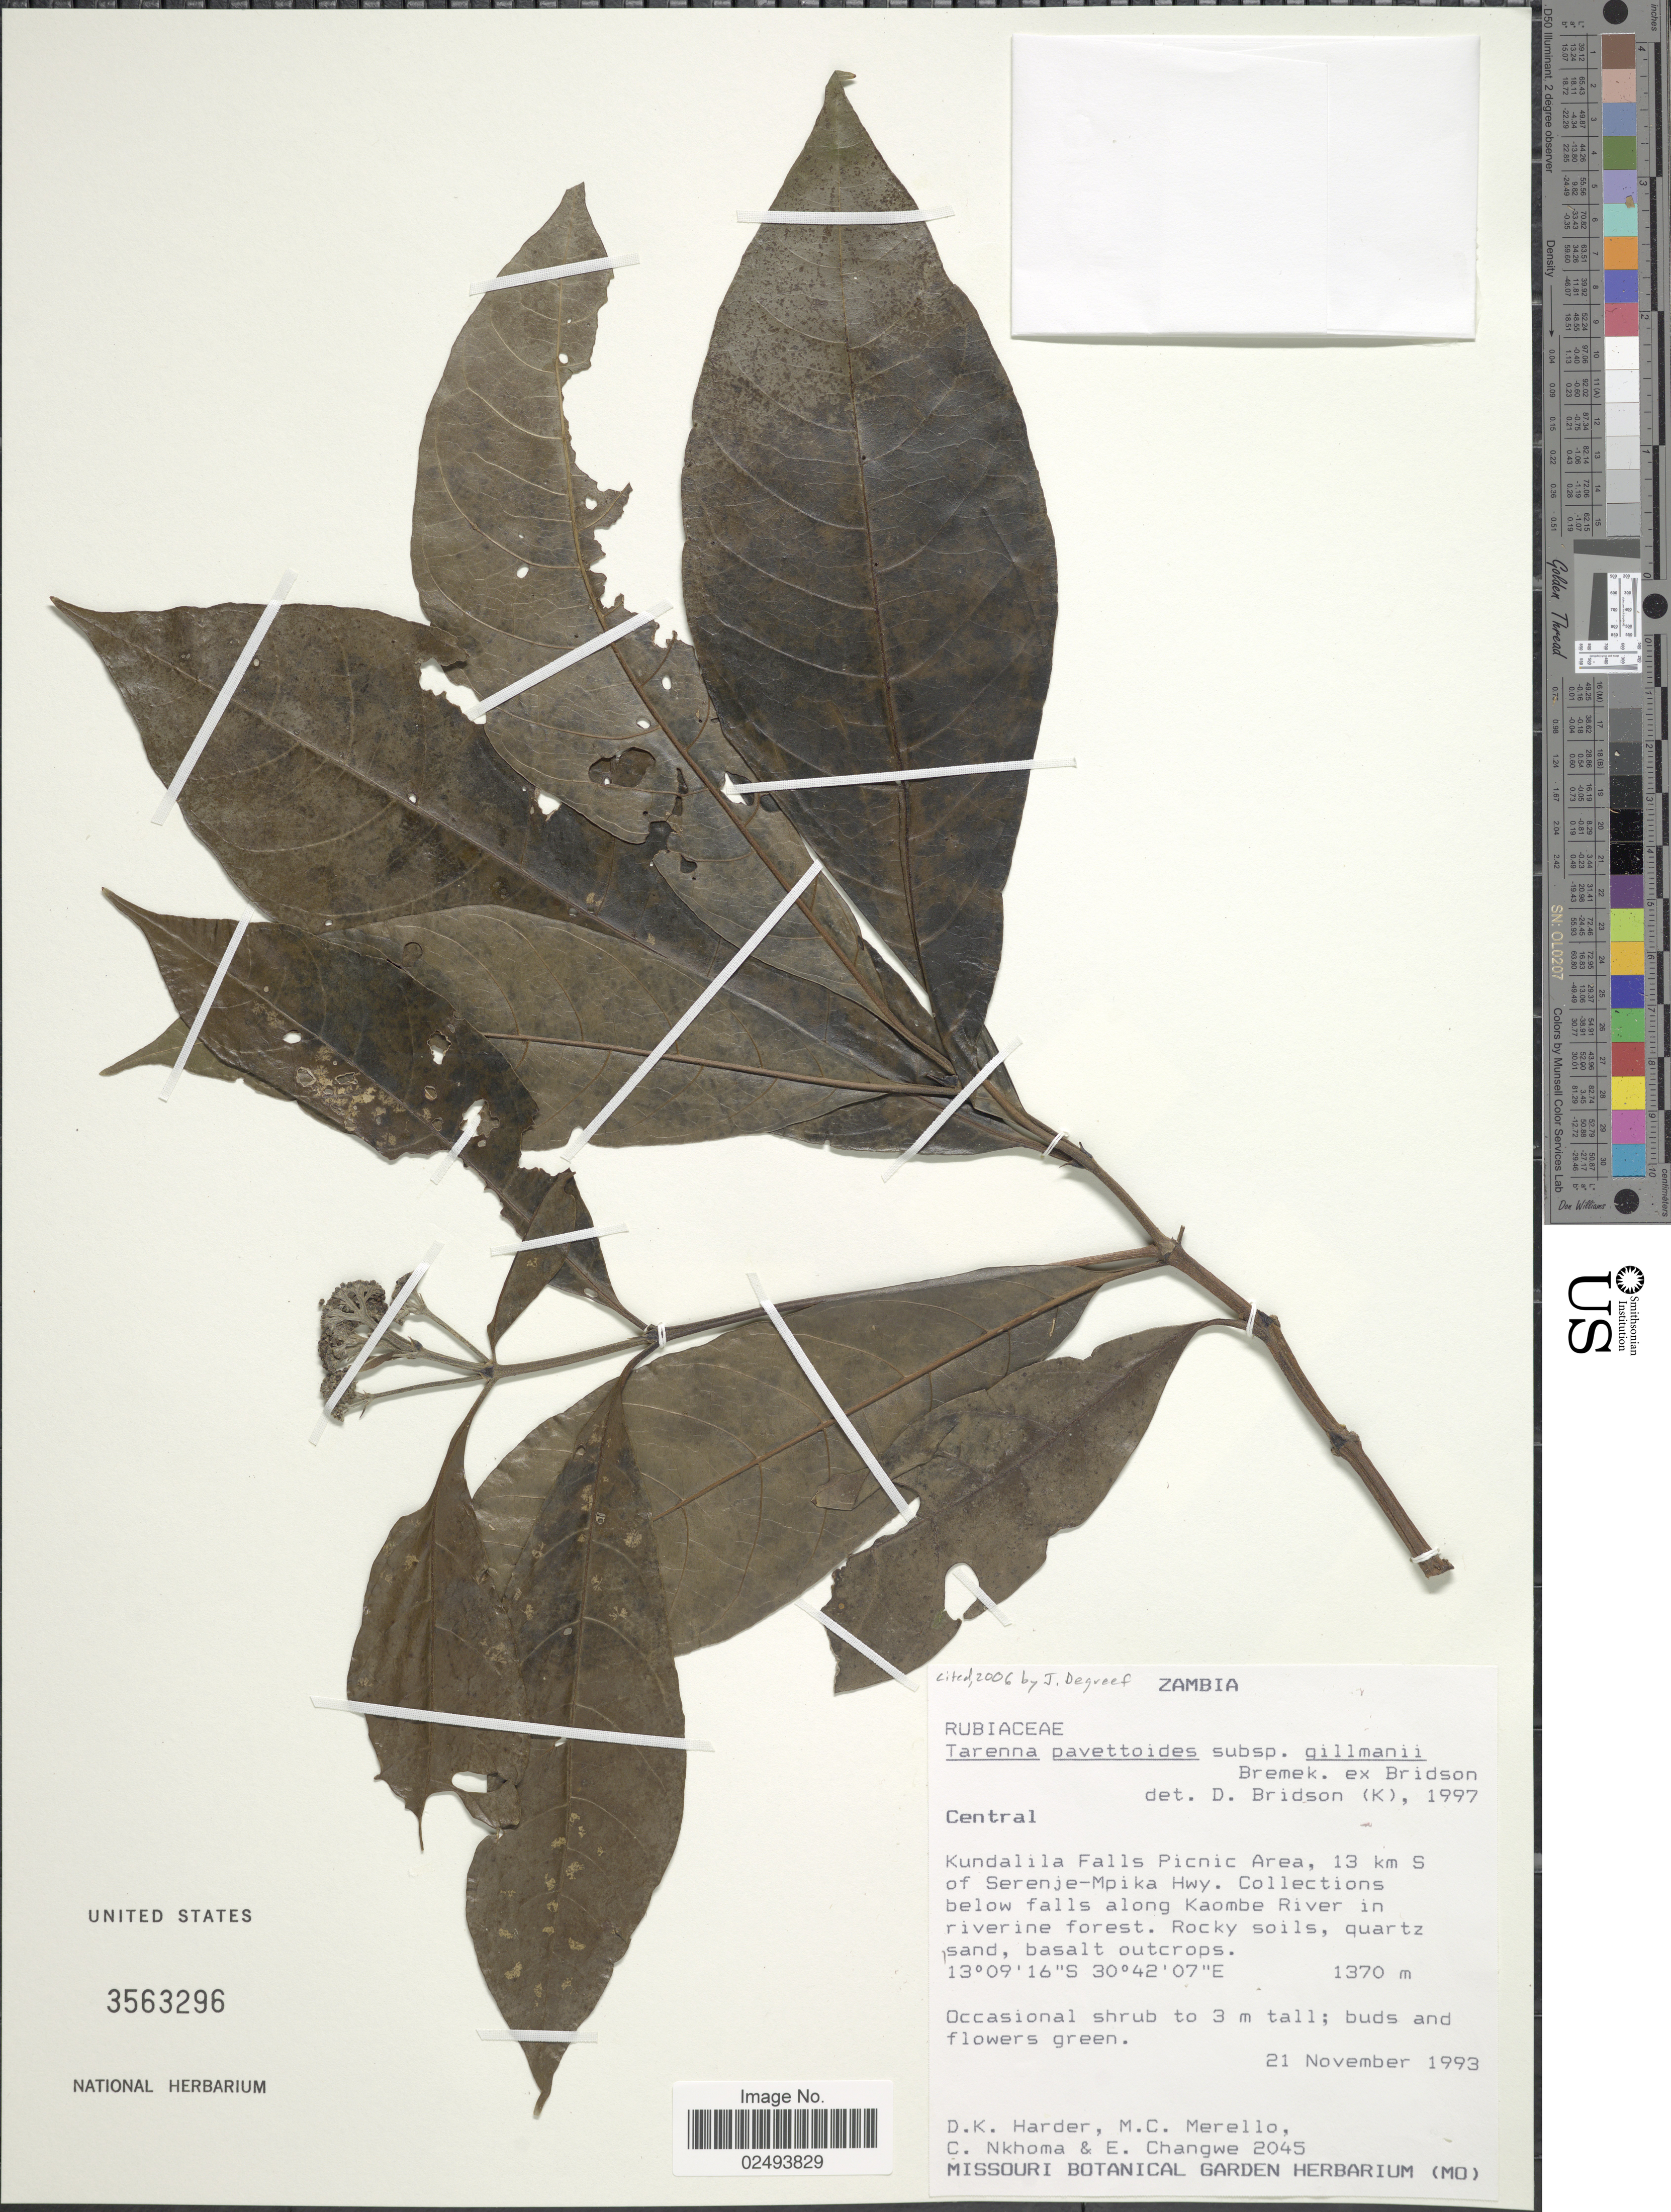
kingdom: Plantae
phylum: Tracheophyta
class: Magnoliopsida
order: Gentianales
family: Rubiaceae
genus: Tarenna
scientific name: Tarenna pavettoides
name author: (Harv.) Sims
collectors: D. Harder, M. Merello, C. Nkhoma & E. Changwe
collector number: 2045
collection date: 1993-11-21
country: Zambia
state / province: Central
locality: Kundalila Falls Picnic Area, 13 km S of Serenje-Mpika Hwy. Collections below falls along Kaombe River in riverine forest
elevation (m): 1370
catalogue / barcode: US 3563296